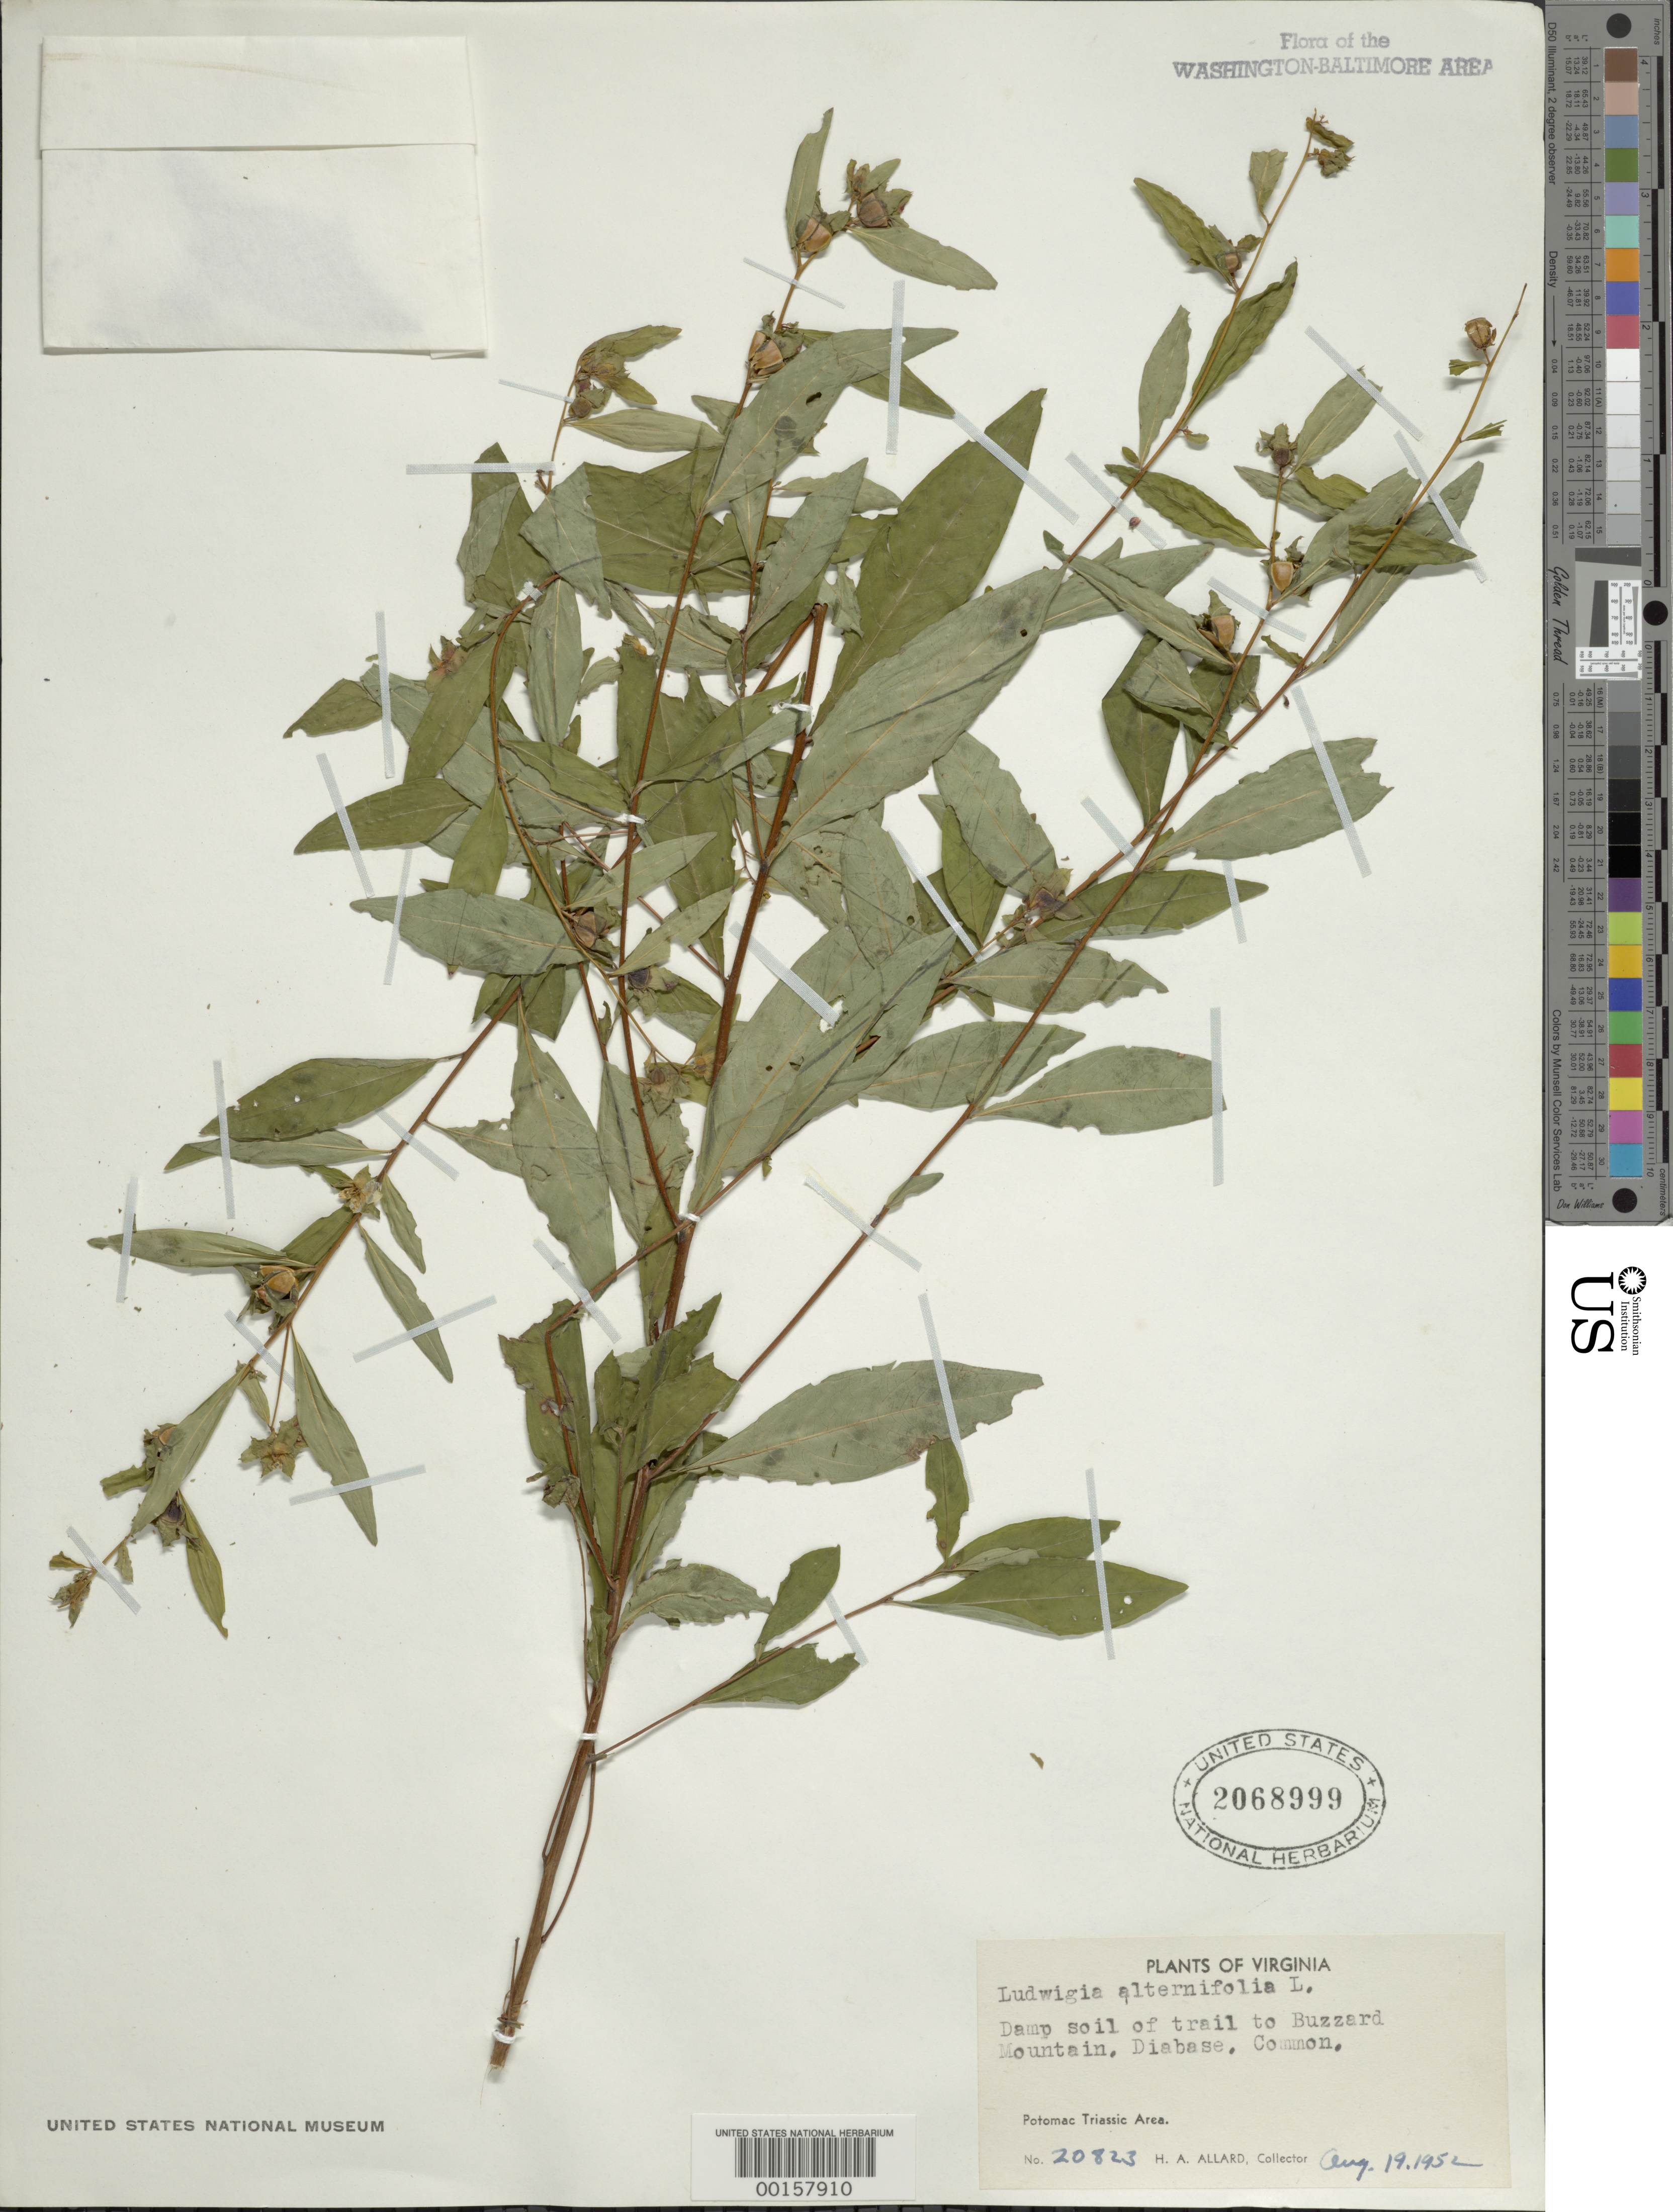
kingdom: Plantae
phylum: Tracheophyta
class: Magnoliopsida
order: Myrtales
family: Onagraceae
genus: Ludwigia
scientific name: Ludwigia alternifolia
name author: L.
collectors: H. A. Allard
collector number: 20823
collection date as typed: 19 Aug 1952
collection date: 1952-08-19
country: United States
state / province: Virginia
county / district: Culpeper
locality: Trail to Buzzard Mountain, Potomac Triassic area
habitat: Damp soil of trail, diabase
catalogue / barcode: US 2068999